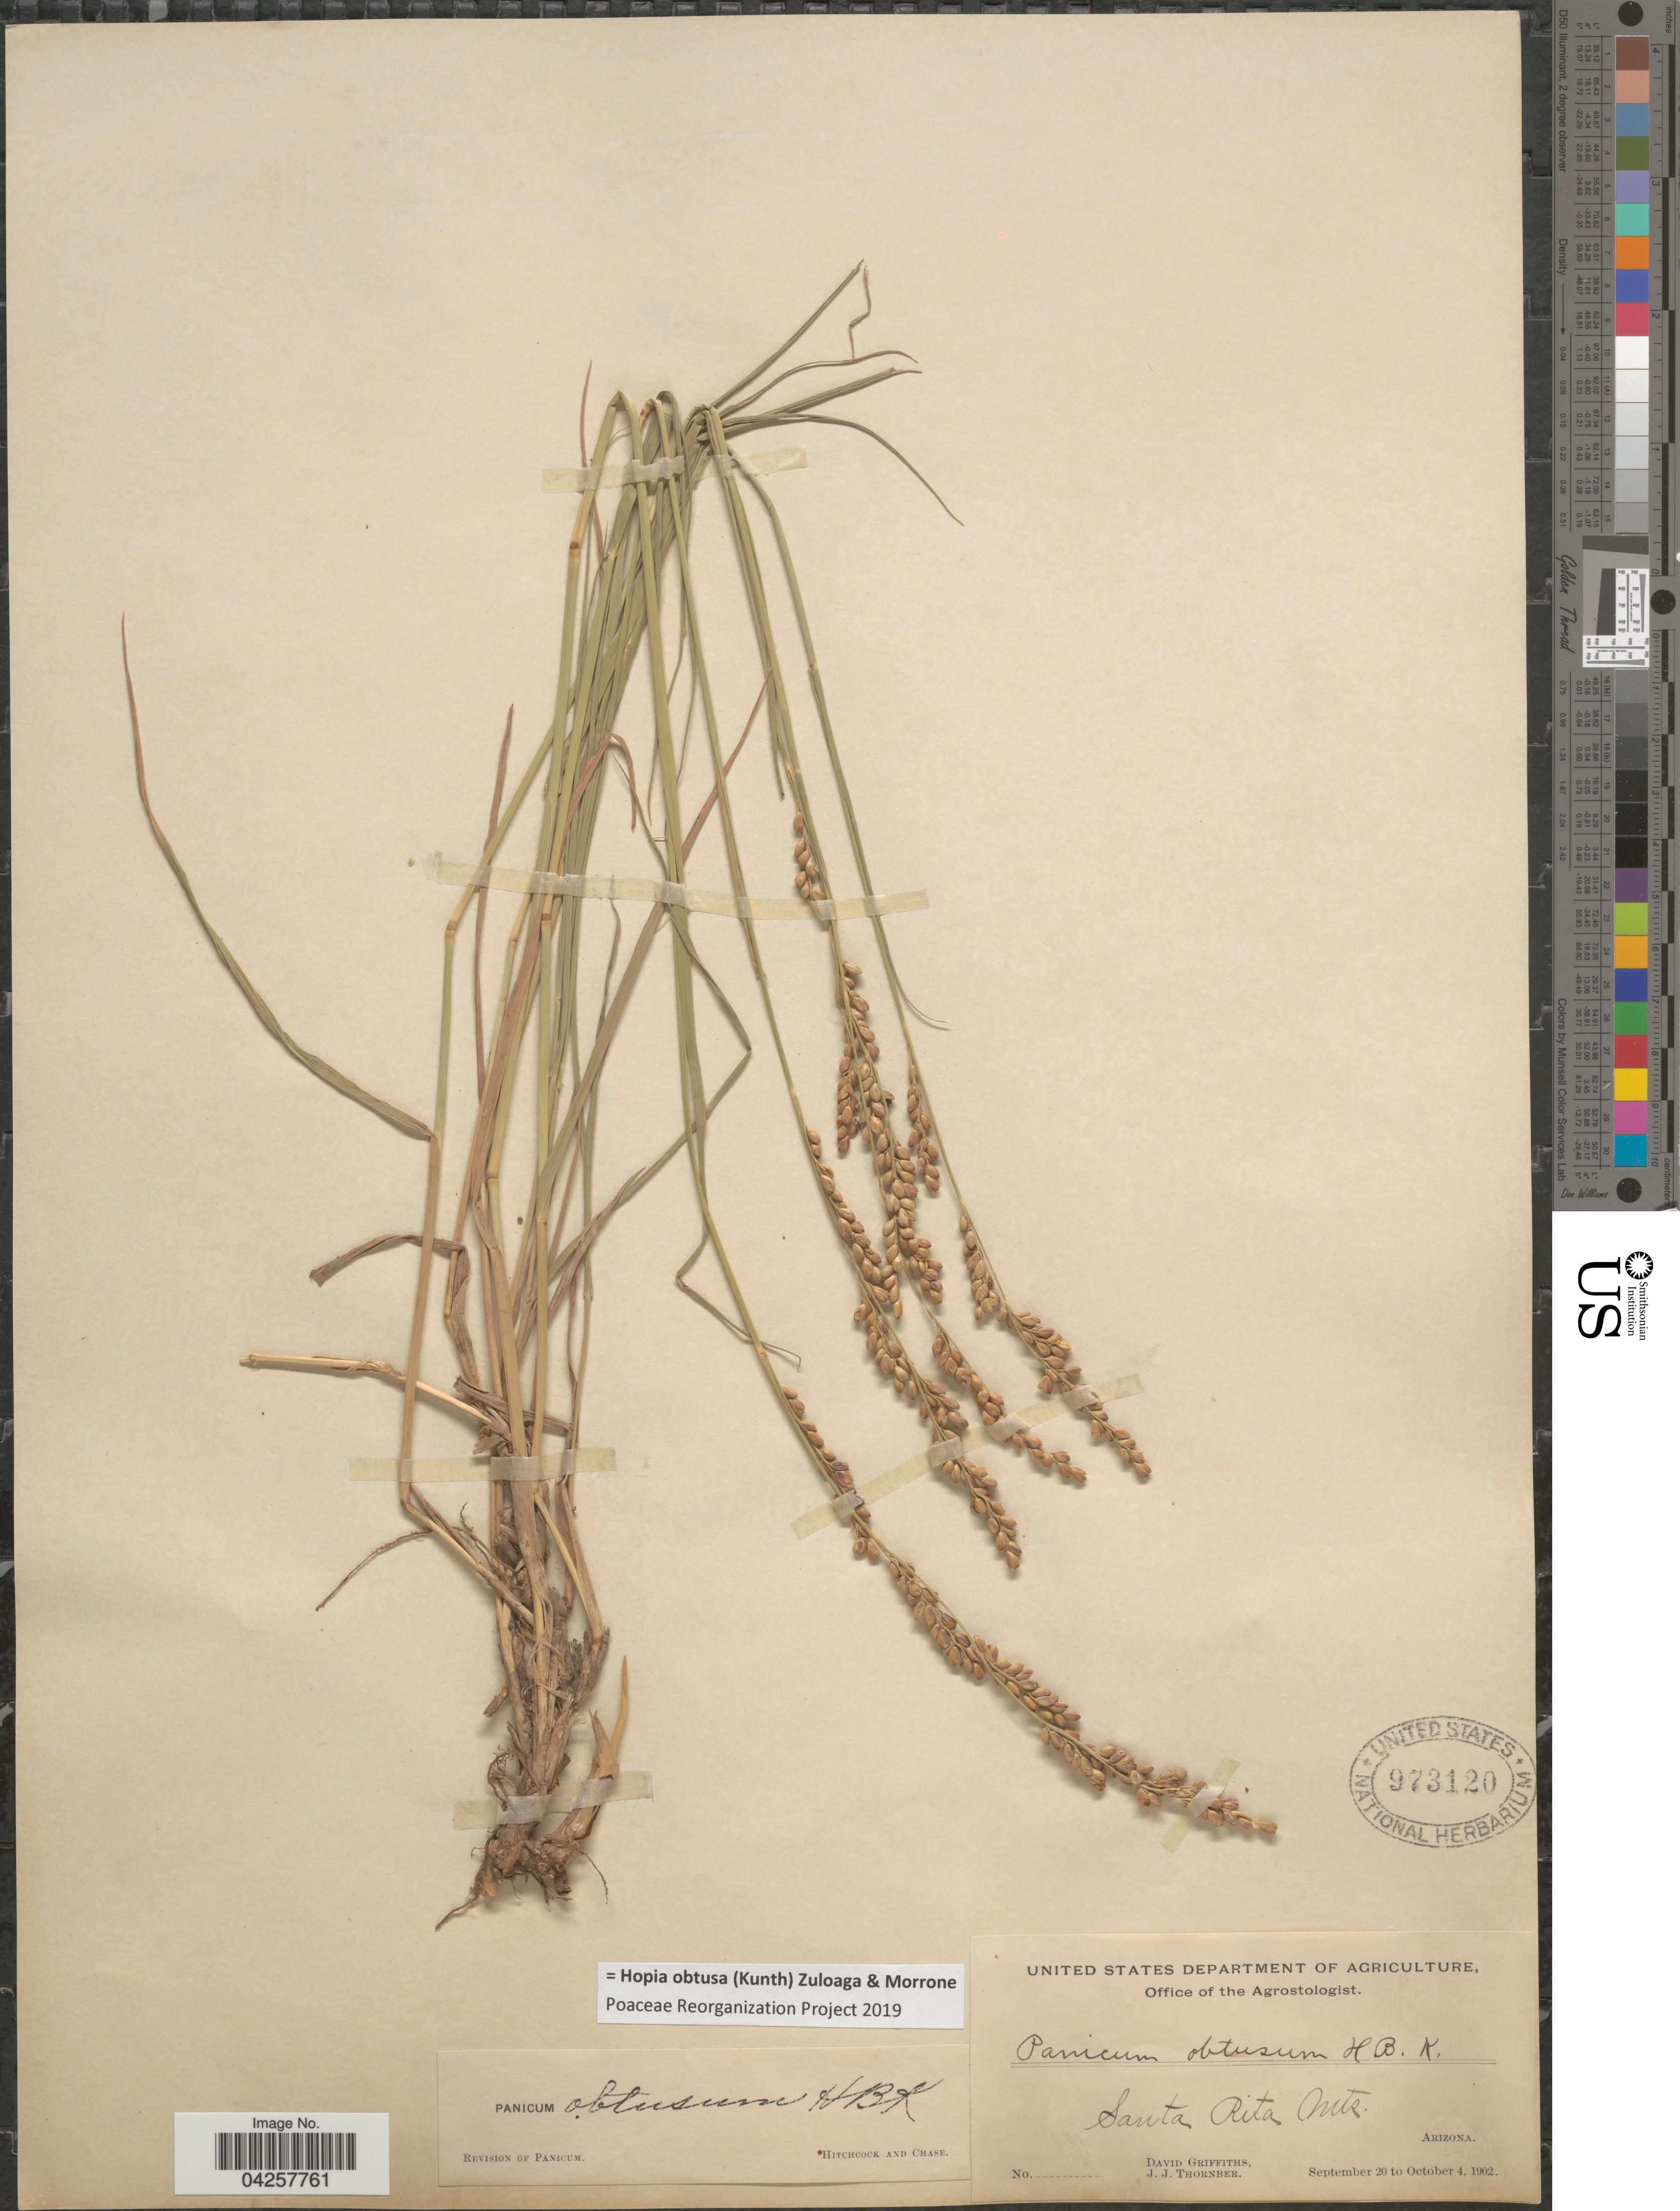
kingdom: Plantae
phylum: Tracheophyta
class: Liliopsida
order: Poales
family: Poaceae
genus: Hopia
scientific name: Hopia obtusa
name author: (Kunth) Zuloaga & Morrone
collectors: D. Griffiths & J. Thornber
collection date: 1902-09-20/1902-10-04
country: United States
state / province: Arizona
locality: Santa Rita Mts.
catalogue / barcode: US 973120